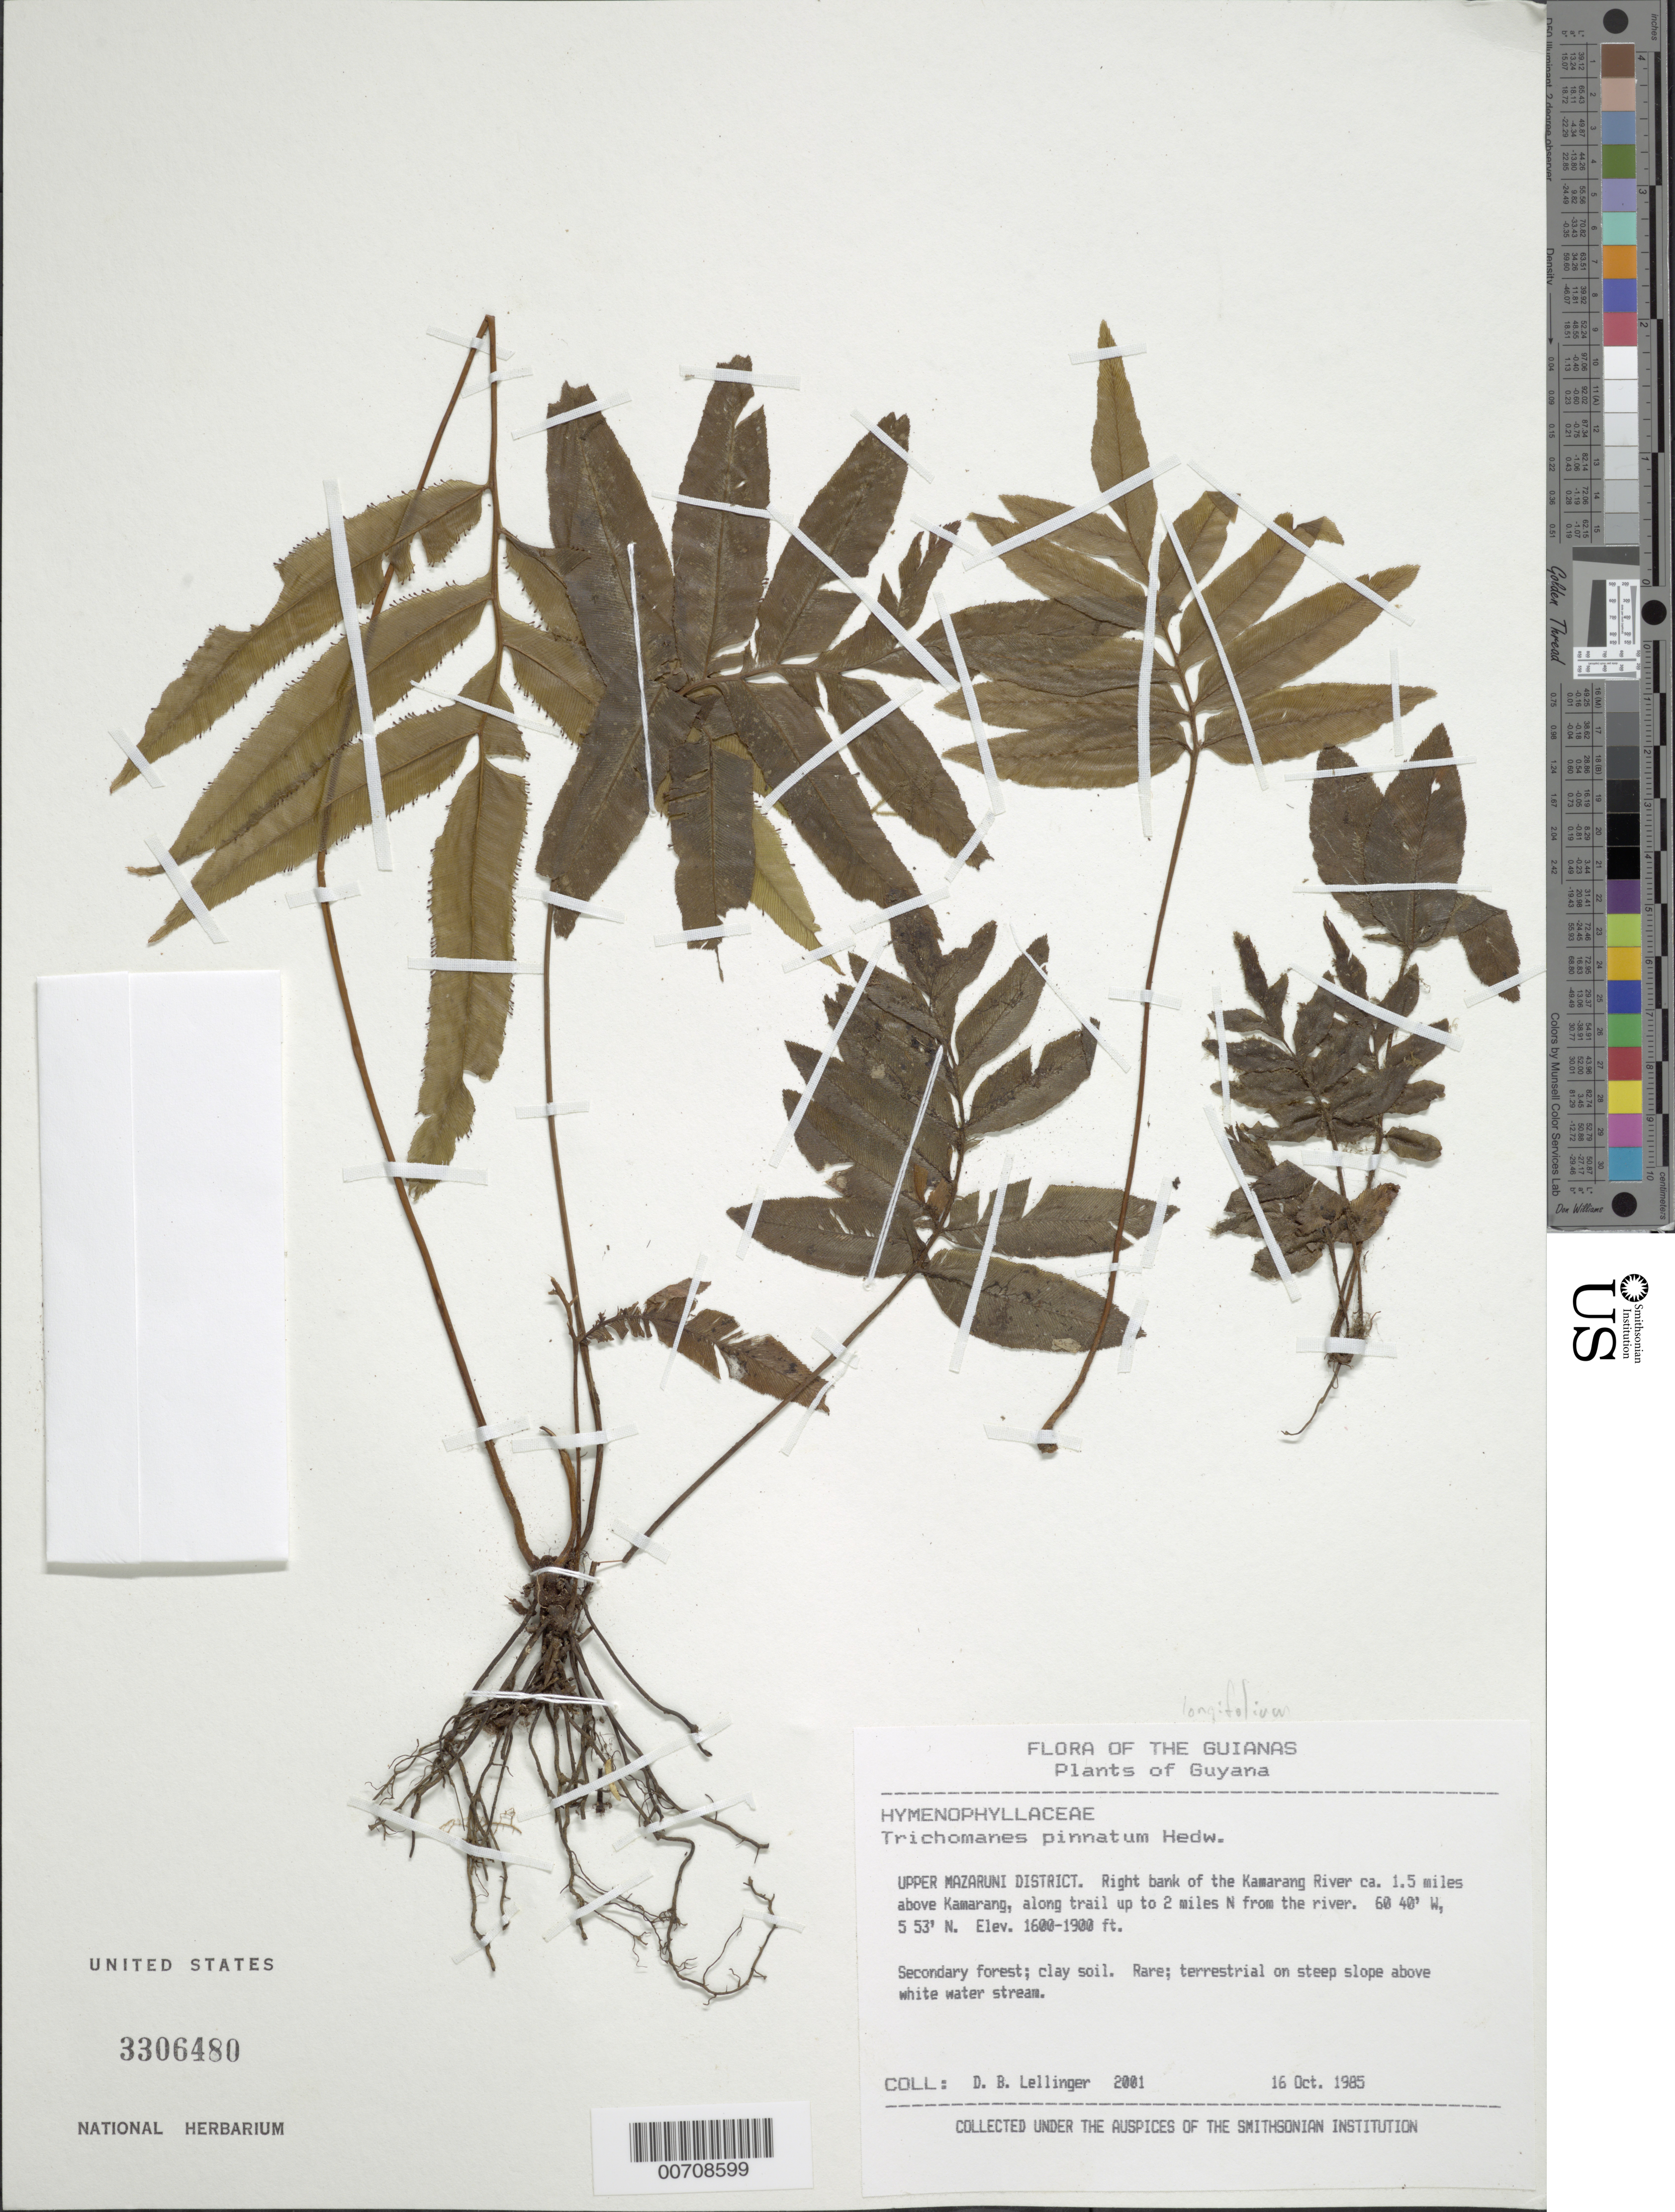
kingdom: Plantae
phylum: Tracheophyta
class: Polypodiopsida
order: Hymenophyllales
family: Hymenophyllaceae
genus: Trichomanes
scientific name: Trichomanes longifolium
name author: Desv.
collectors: D. B. Lellinger & H. Robinson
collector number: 2001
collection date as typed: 16 October 1985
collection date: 1985-10-16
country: Guyana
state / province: Cuyuni-Mazaruni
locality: Up to 2.4 km N of right bank of Kamarang R.; ca. 3.2 km above Kamarang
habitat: Secondary forest, clay soil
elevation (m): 480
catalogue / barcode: US 3306480